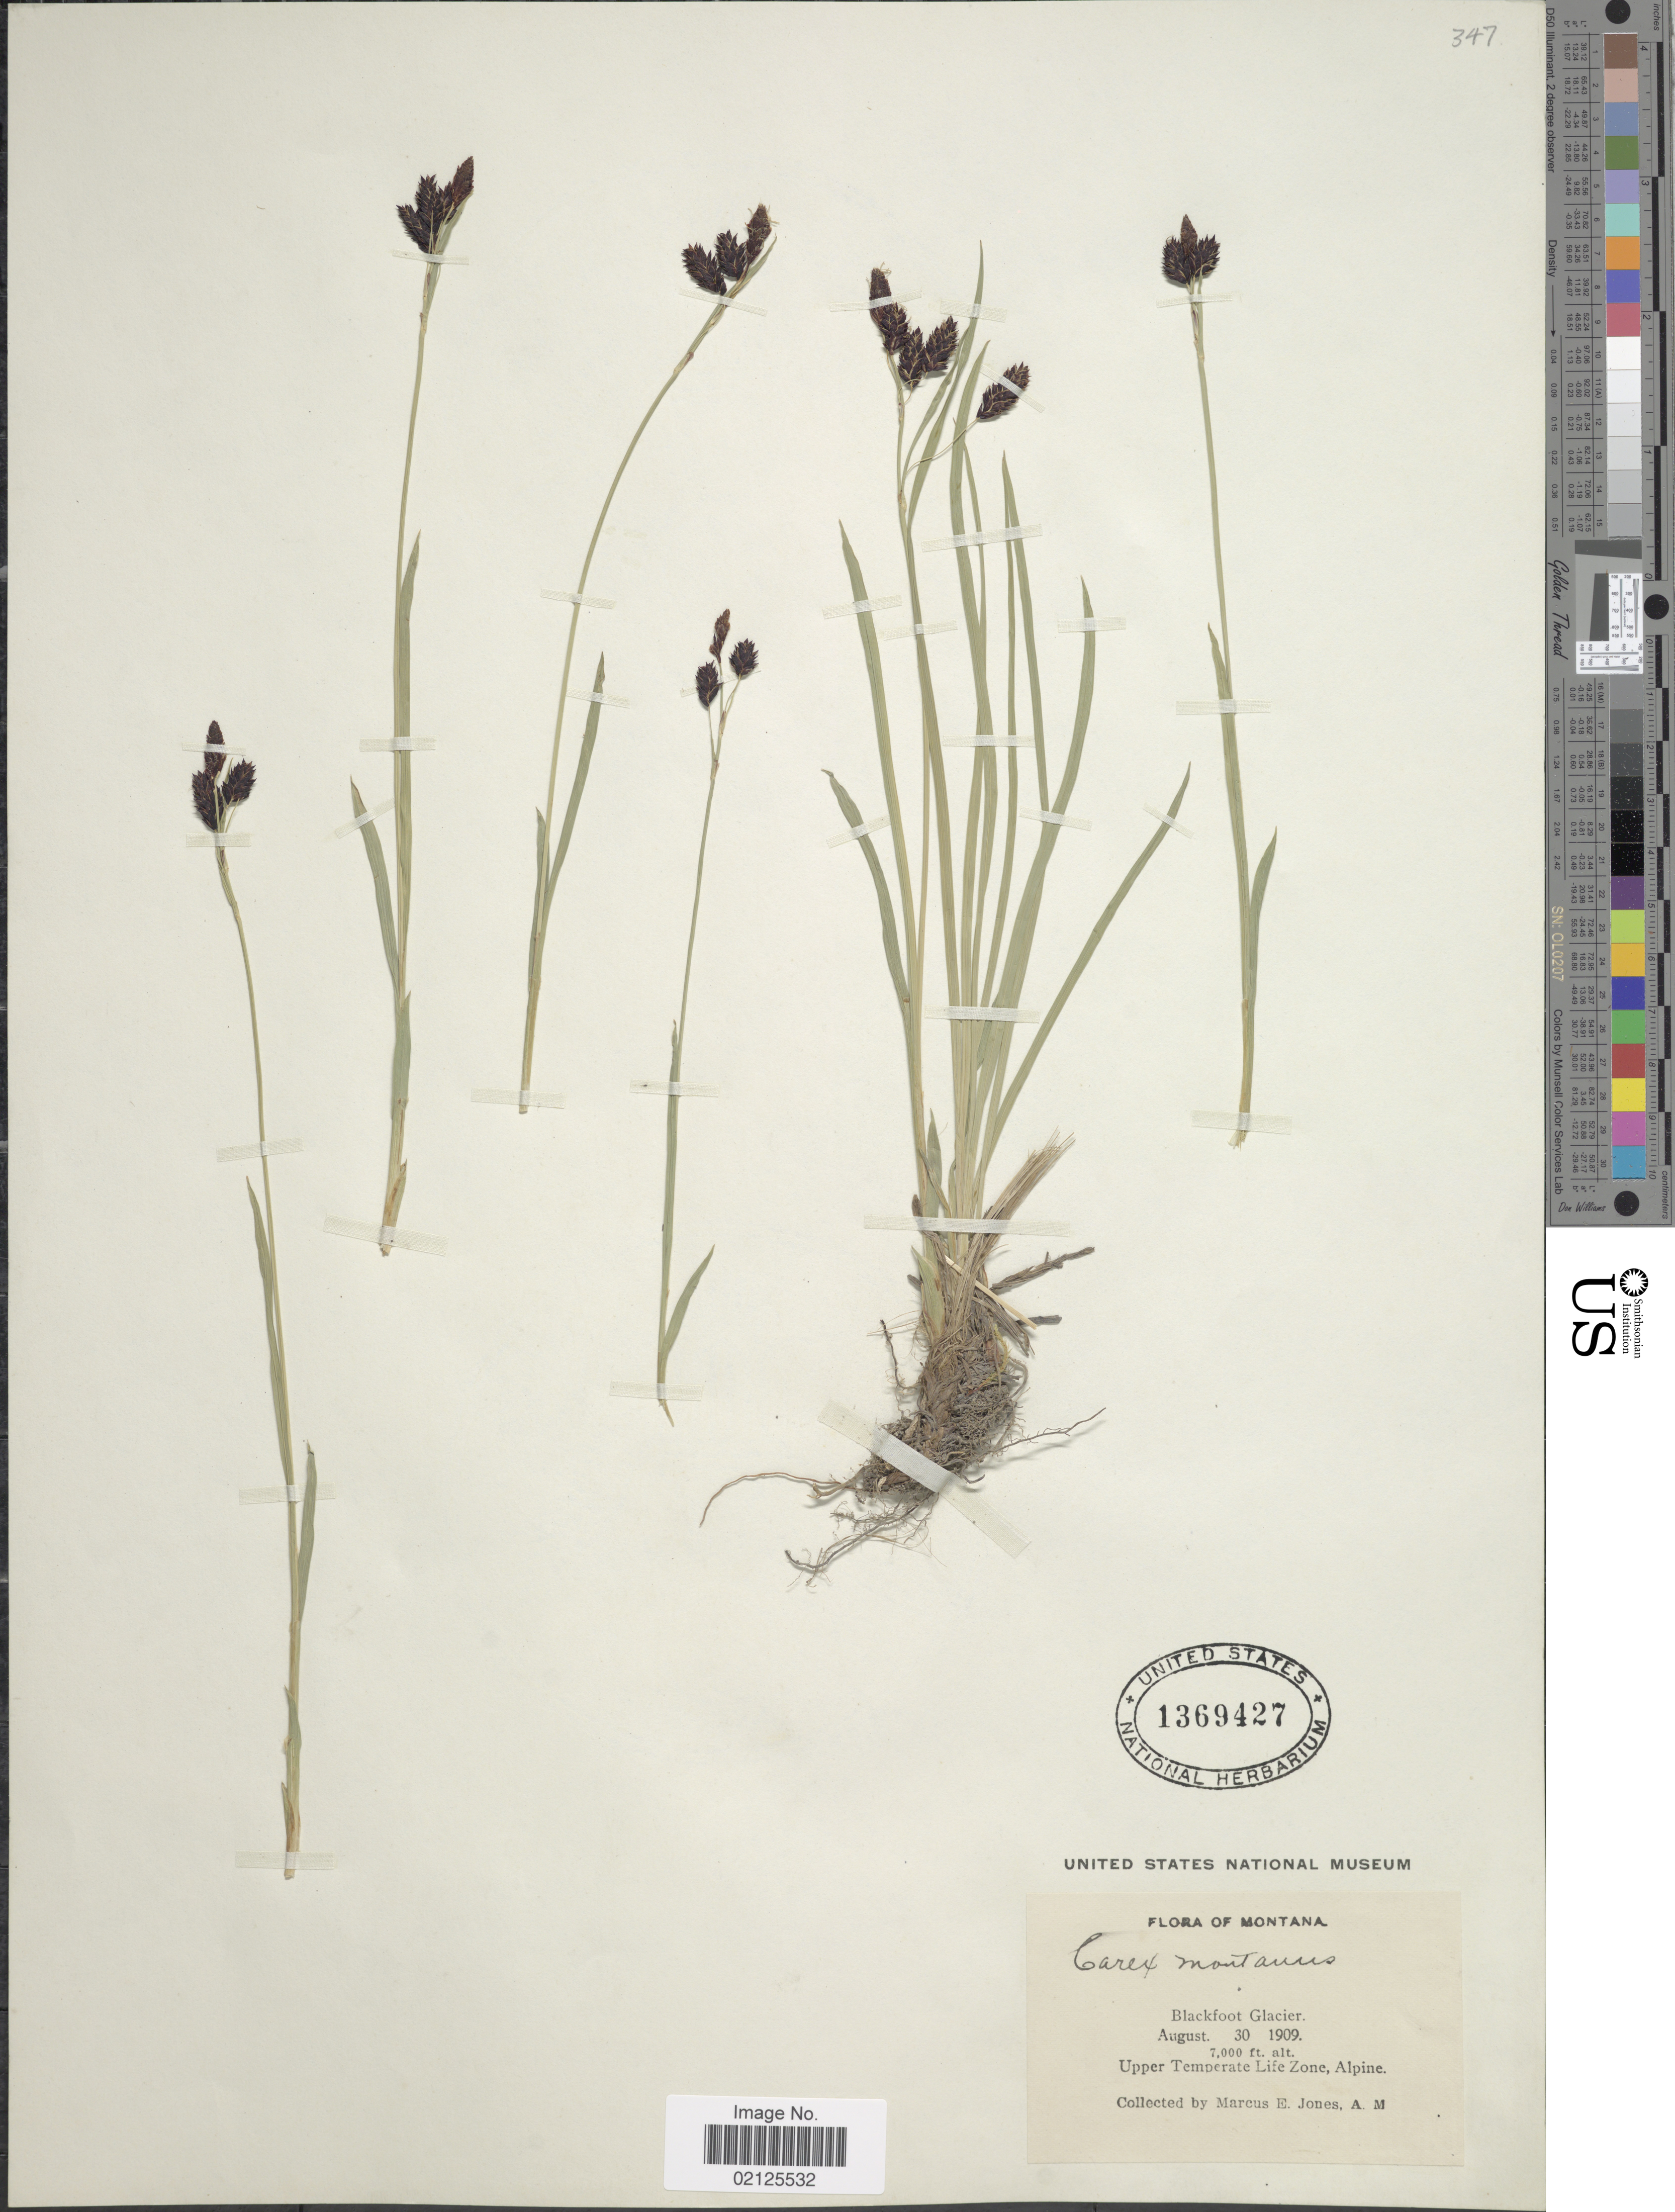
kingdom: Plantae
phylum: Tracheophyta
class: Liliopsida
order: Poales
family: Cyperaceae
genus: Carex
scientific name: Carex podocarpa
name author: R. Br.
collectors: M. E. Jones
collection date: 1909-08-30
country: United States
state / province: Montana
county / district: Glacier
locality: Blackfoot Glacier, Upper Temperate Life Zone, Alpine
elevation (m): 2134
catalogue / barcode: US 1369427